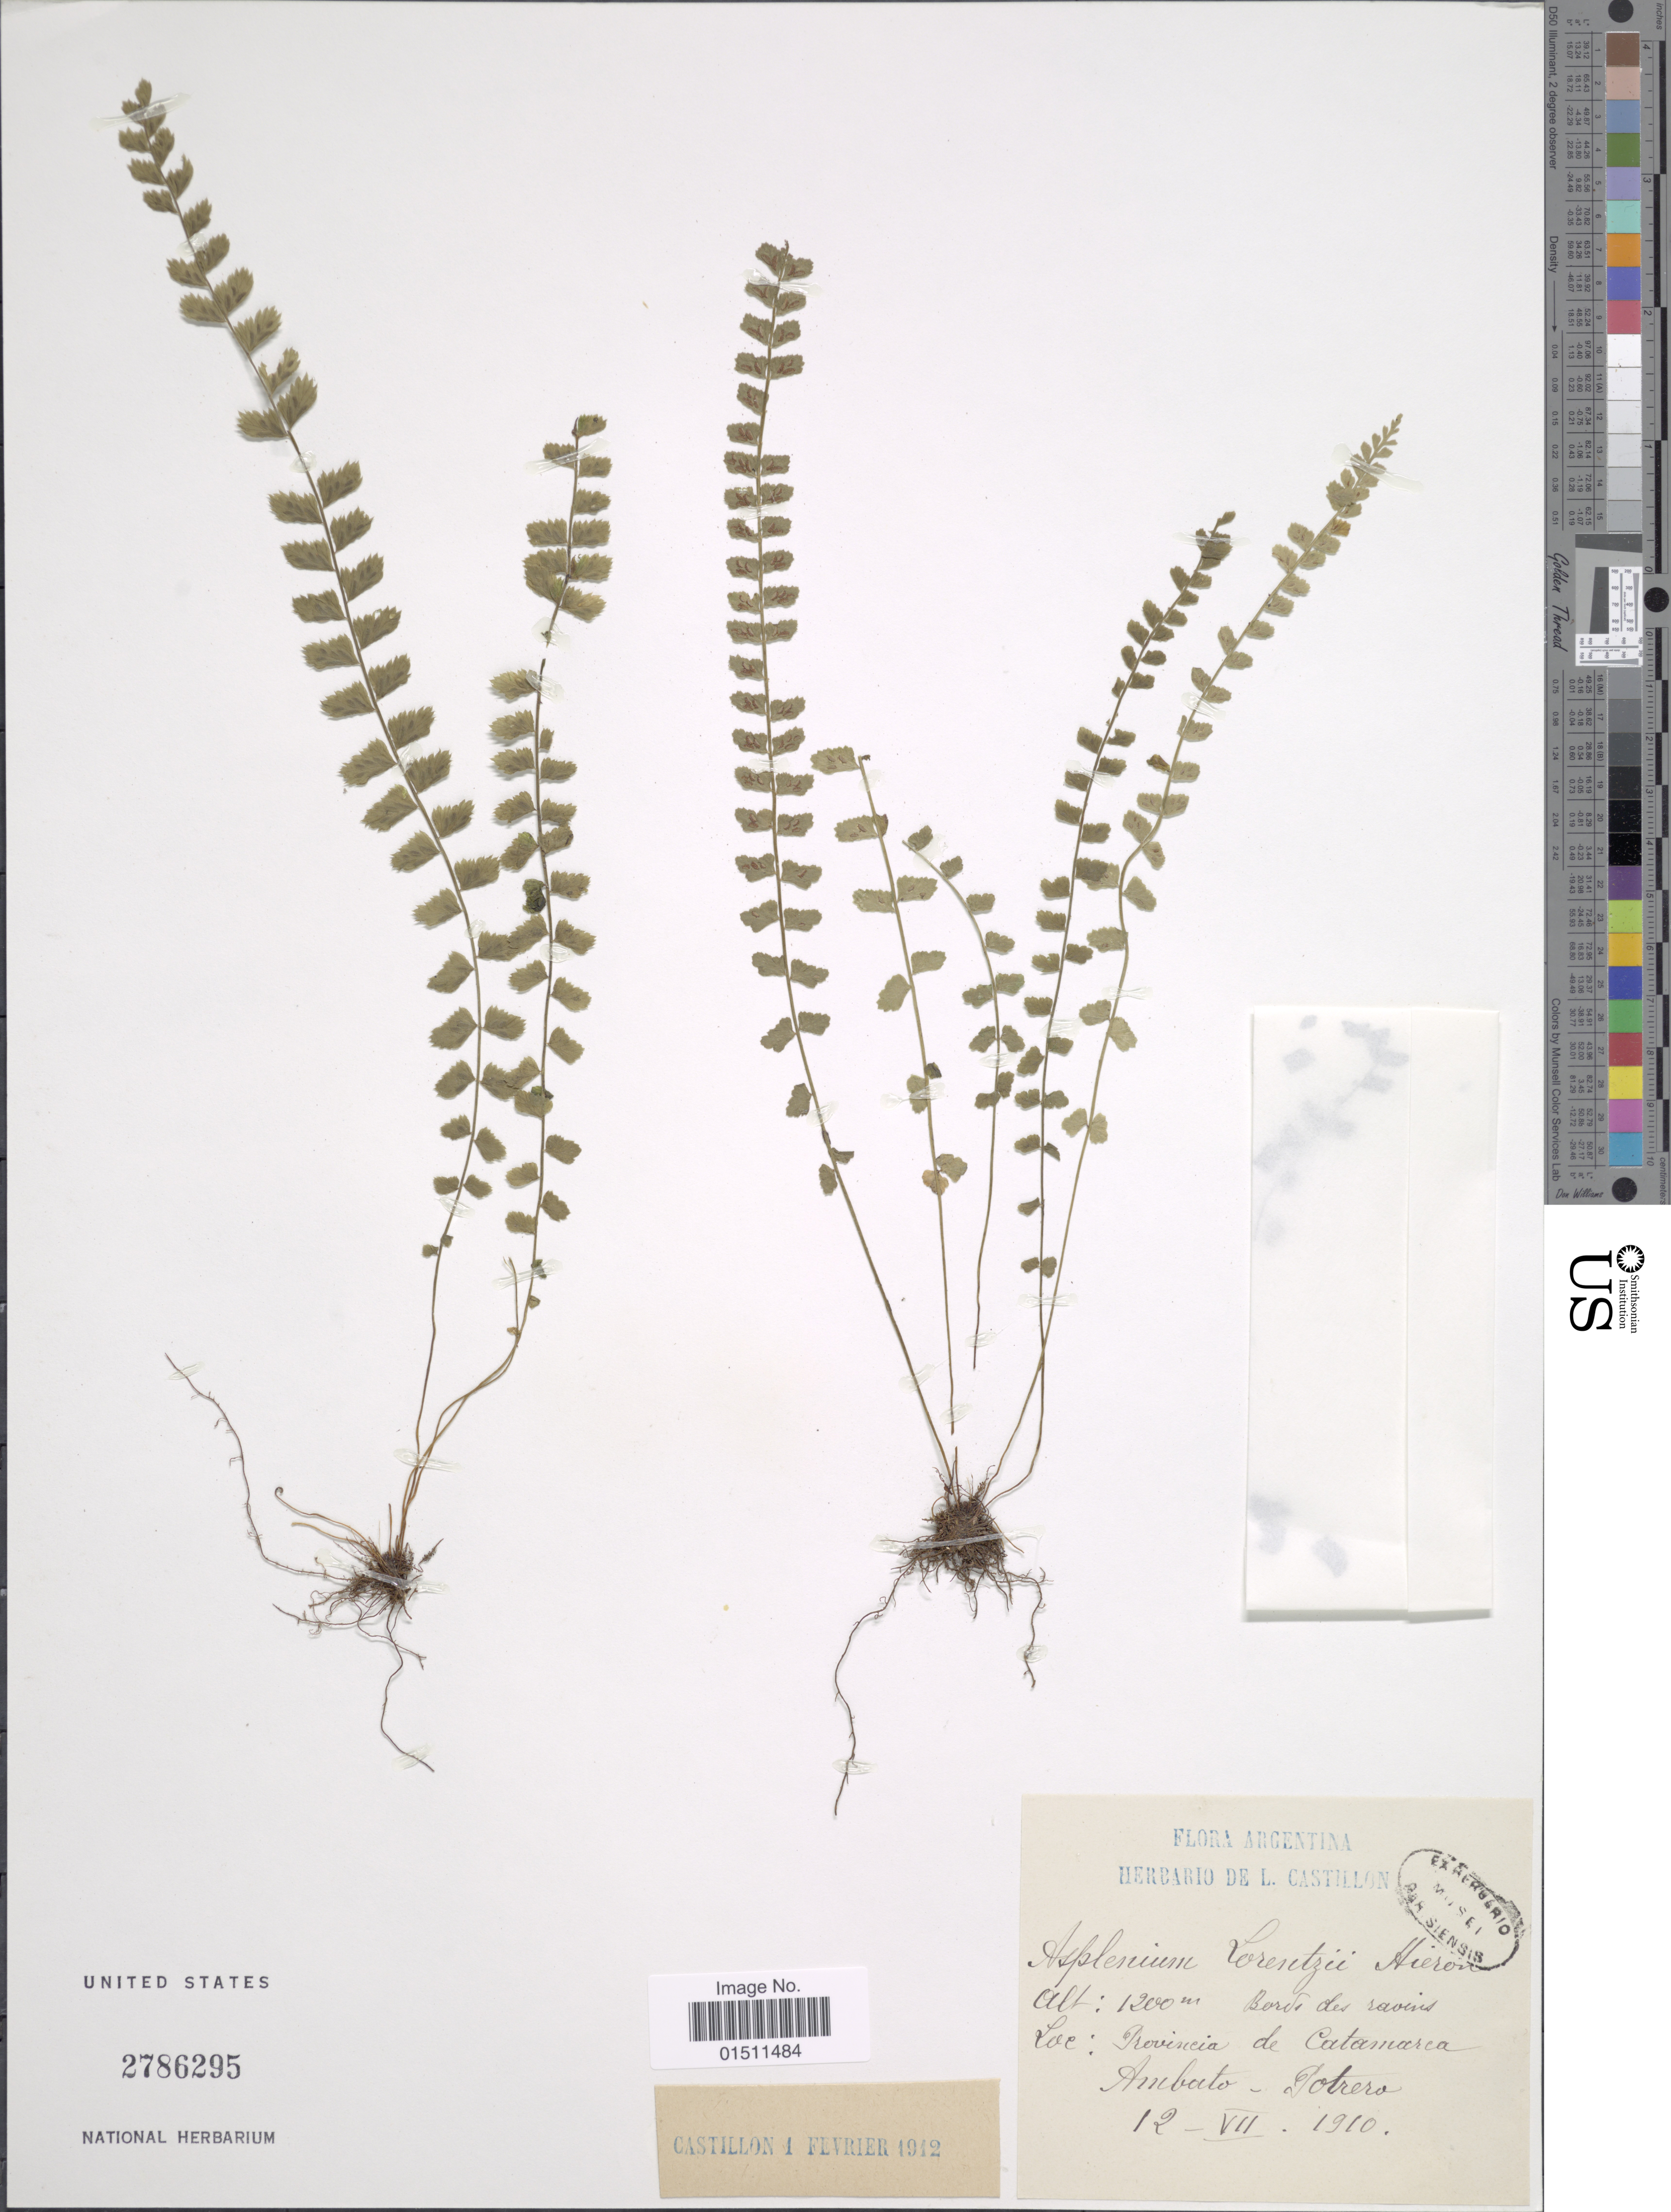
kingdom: Plantae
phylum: Tracheophyta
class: Polypodiopsida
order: Polypodiales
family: Aspleniaceae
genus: Asplenium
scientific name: Asplenium lorentzii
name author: Hieron.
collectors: ex herb. L. Castillon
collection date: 1910-07-12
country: Argentina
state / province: Catamarca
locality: Provincia de Catamarca, Ambato-Gotrero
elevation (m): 1200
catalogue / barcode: US 2786295